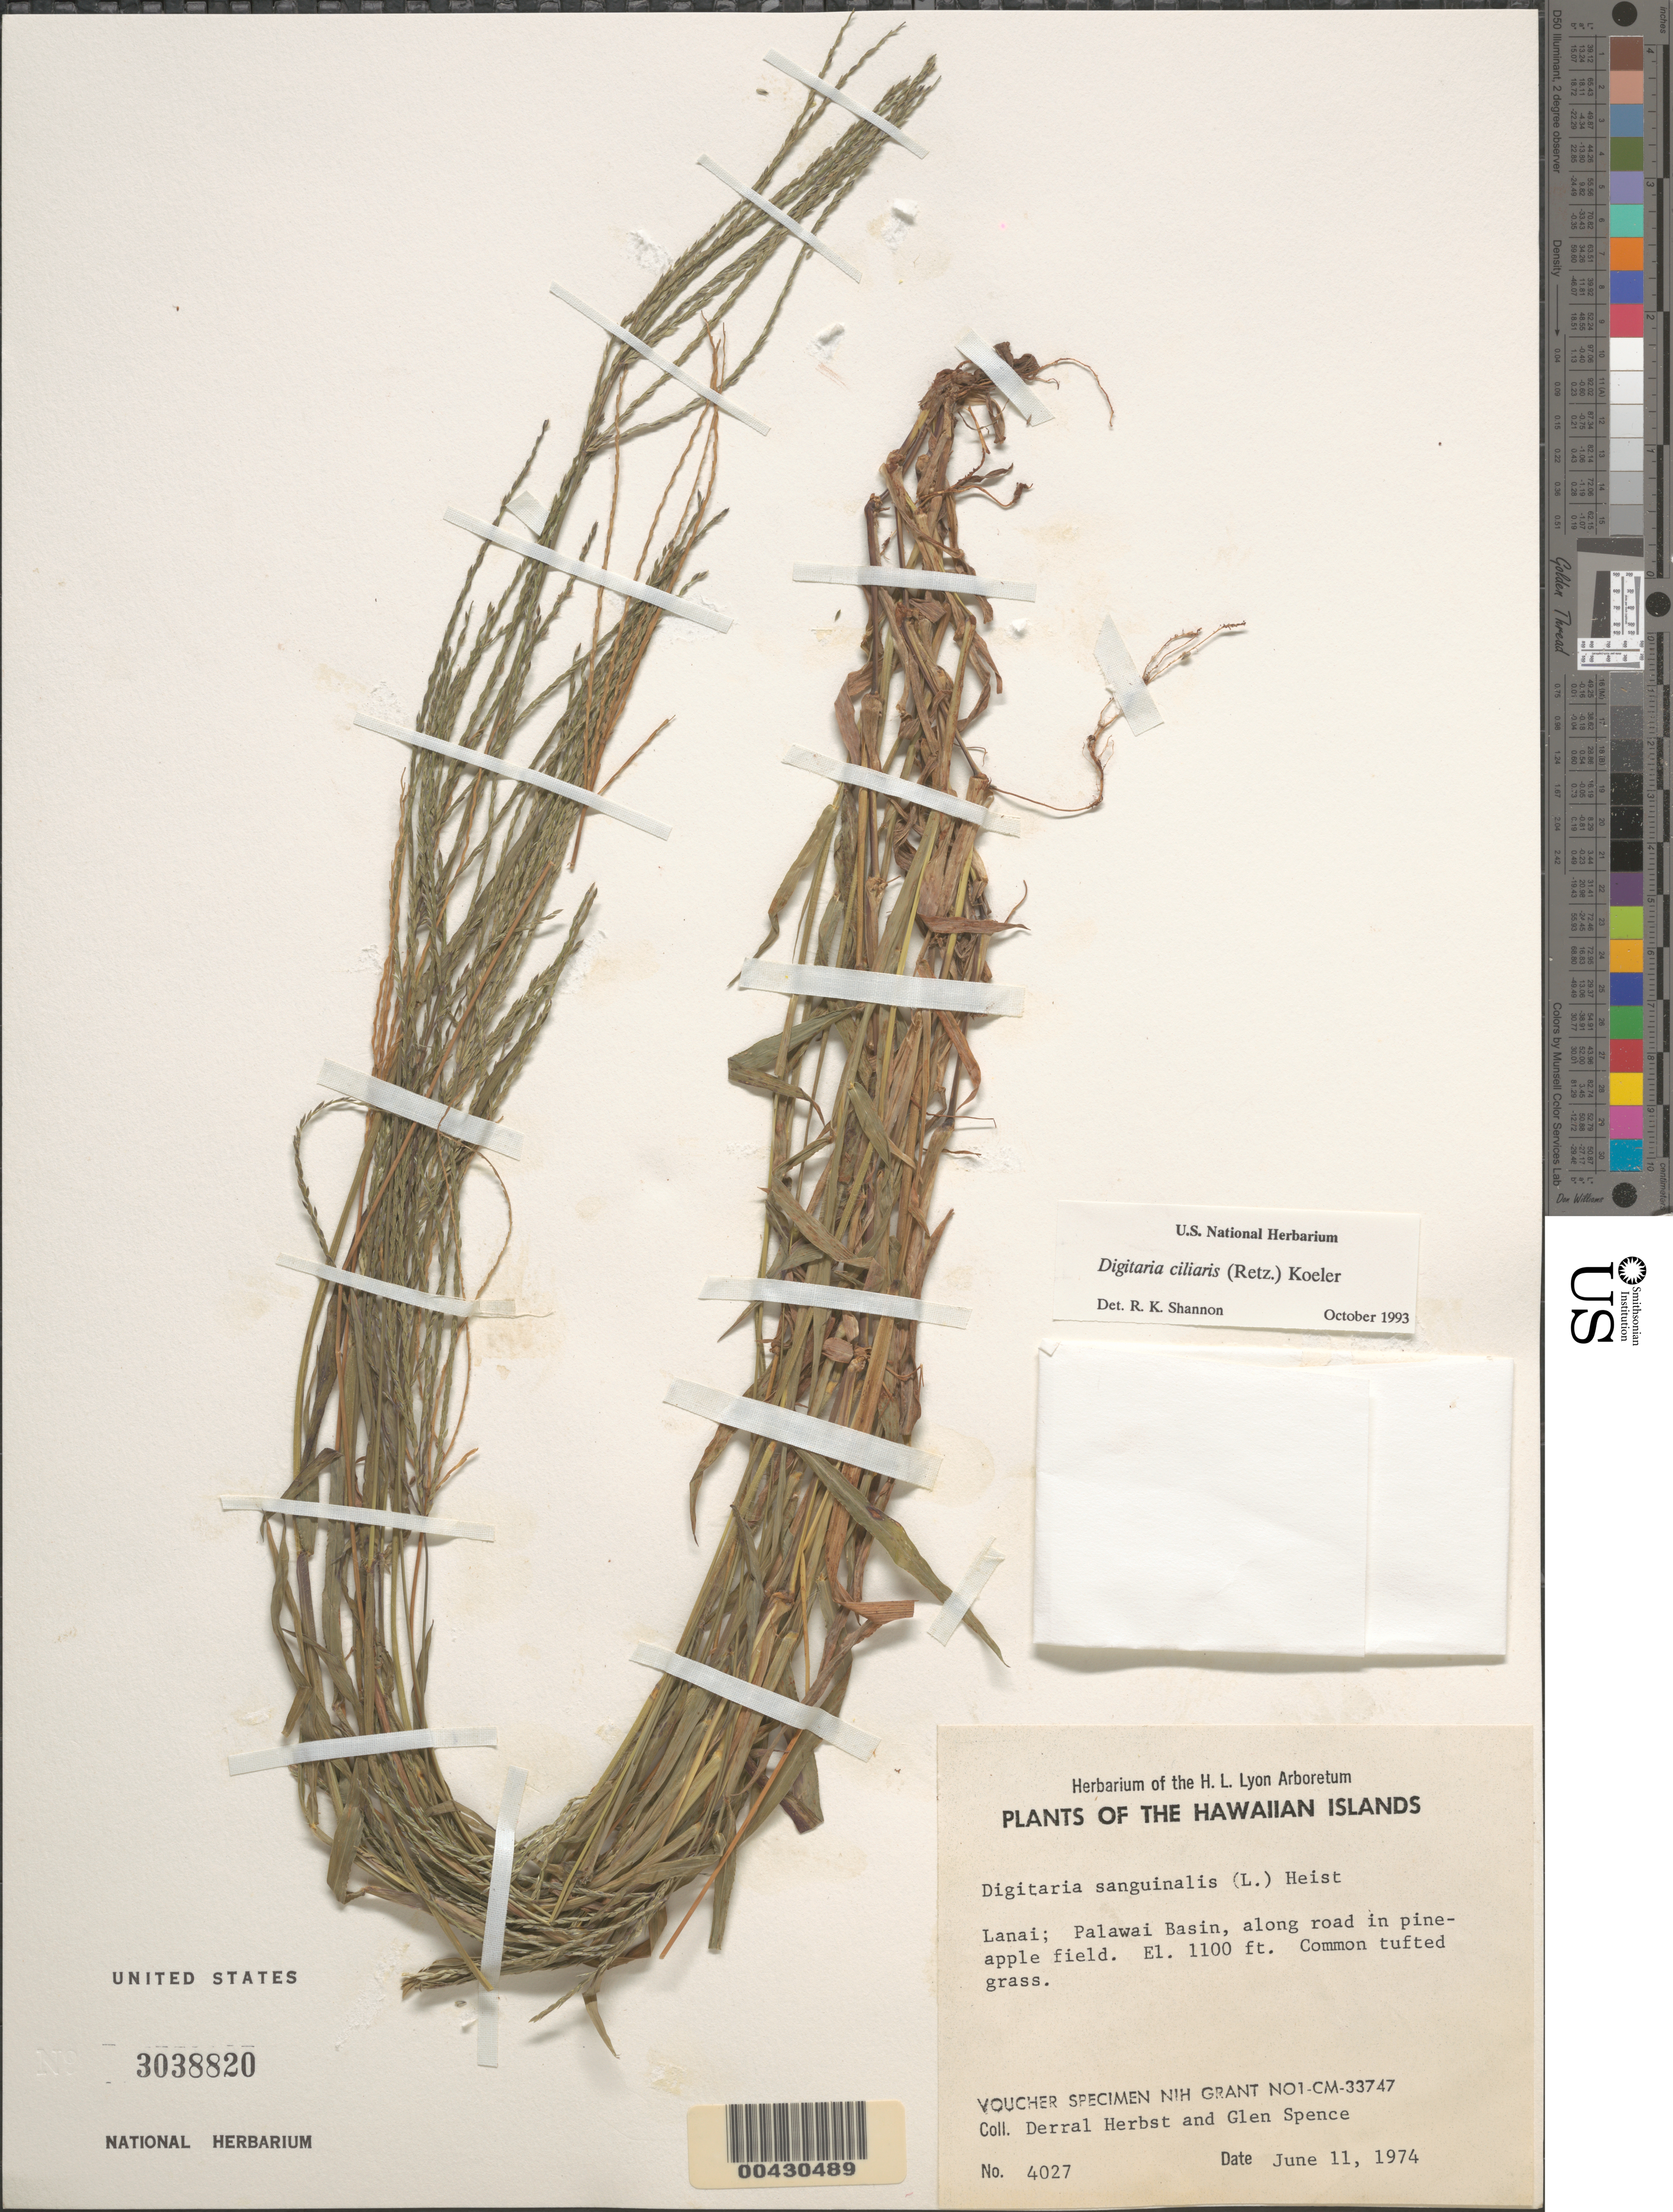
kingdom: Plantae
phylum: Tracheophyta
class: Liliopsida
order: Poales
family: Poaceae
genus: Digitaria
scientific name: Digitaria nuda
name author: Schumach.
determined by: Faccenda, K.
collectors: D. R. Herbst & G. Spence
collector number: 4027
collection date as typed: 11 Jun 1974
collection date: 1974-06-11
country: United States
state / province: Hawaii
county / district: Maui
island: Lana'i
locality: Palawai Basin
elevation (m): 335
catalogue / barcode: US 3038820